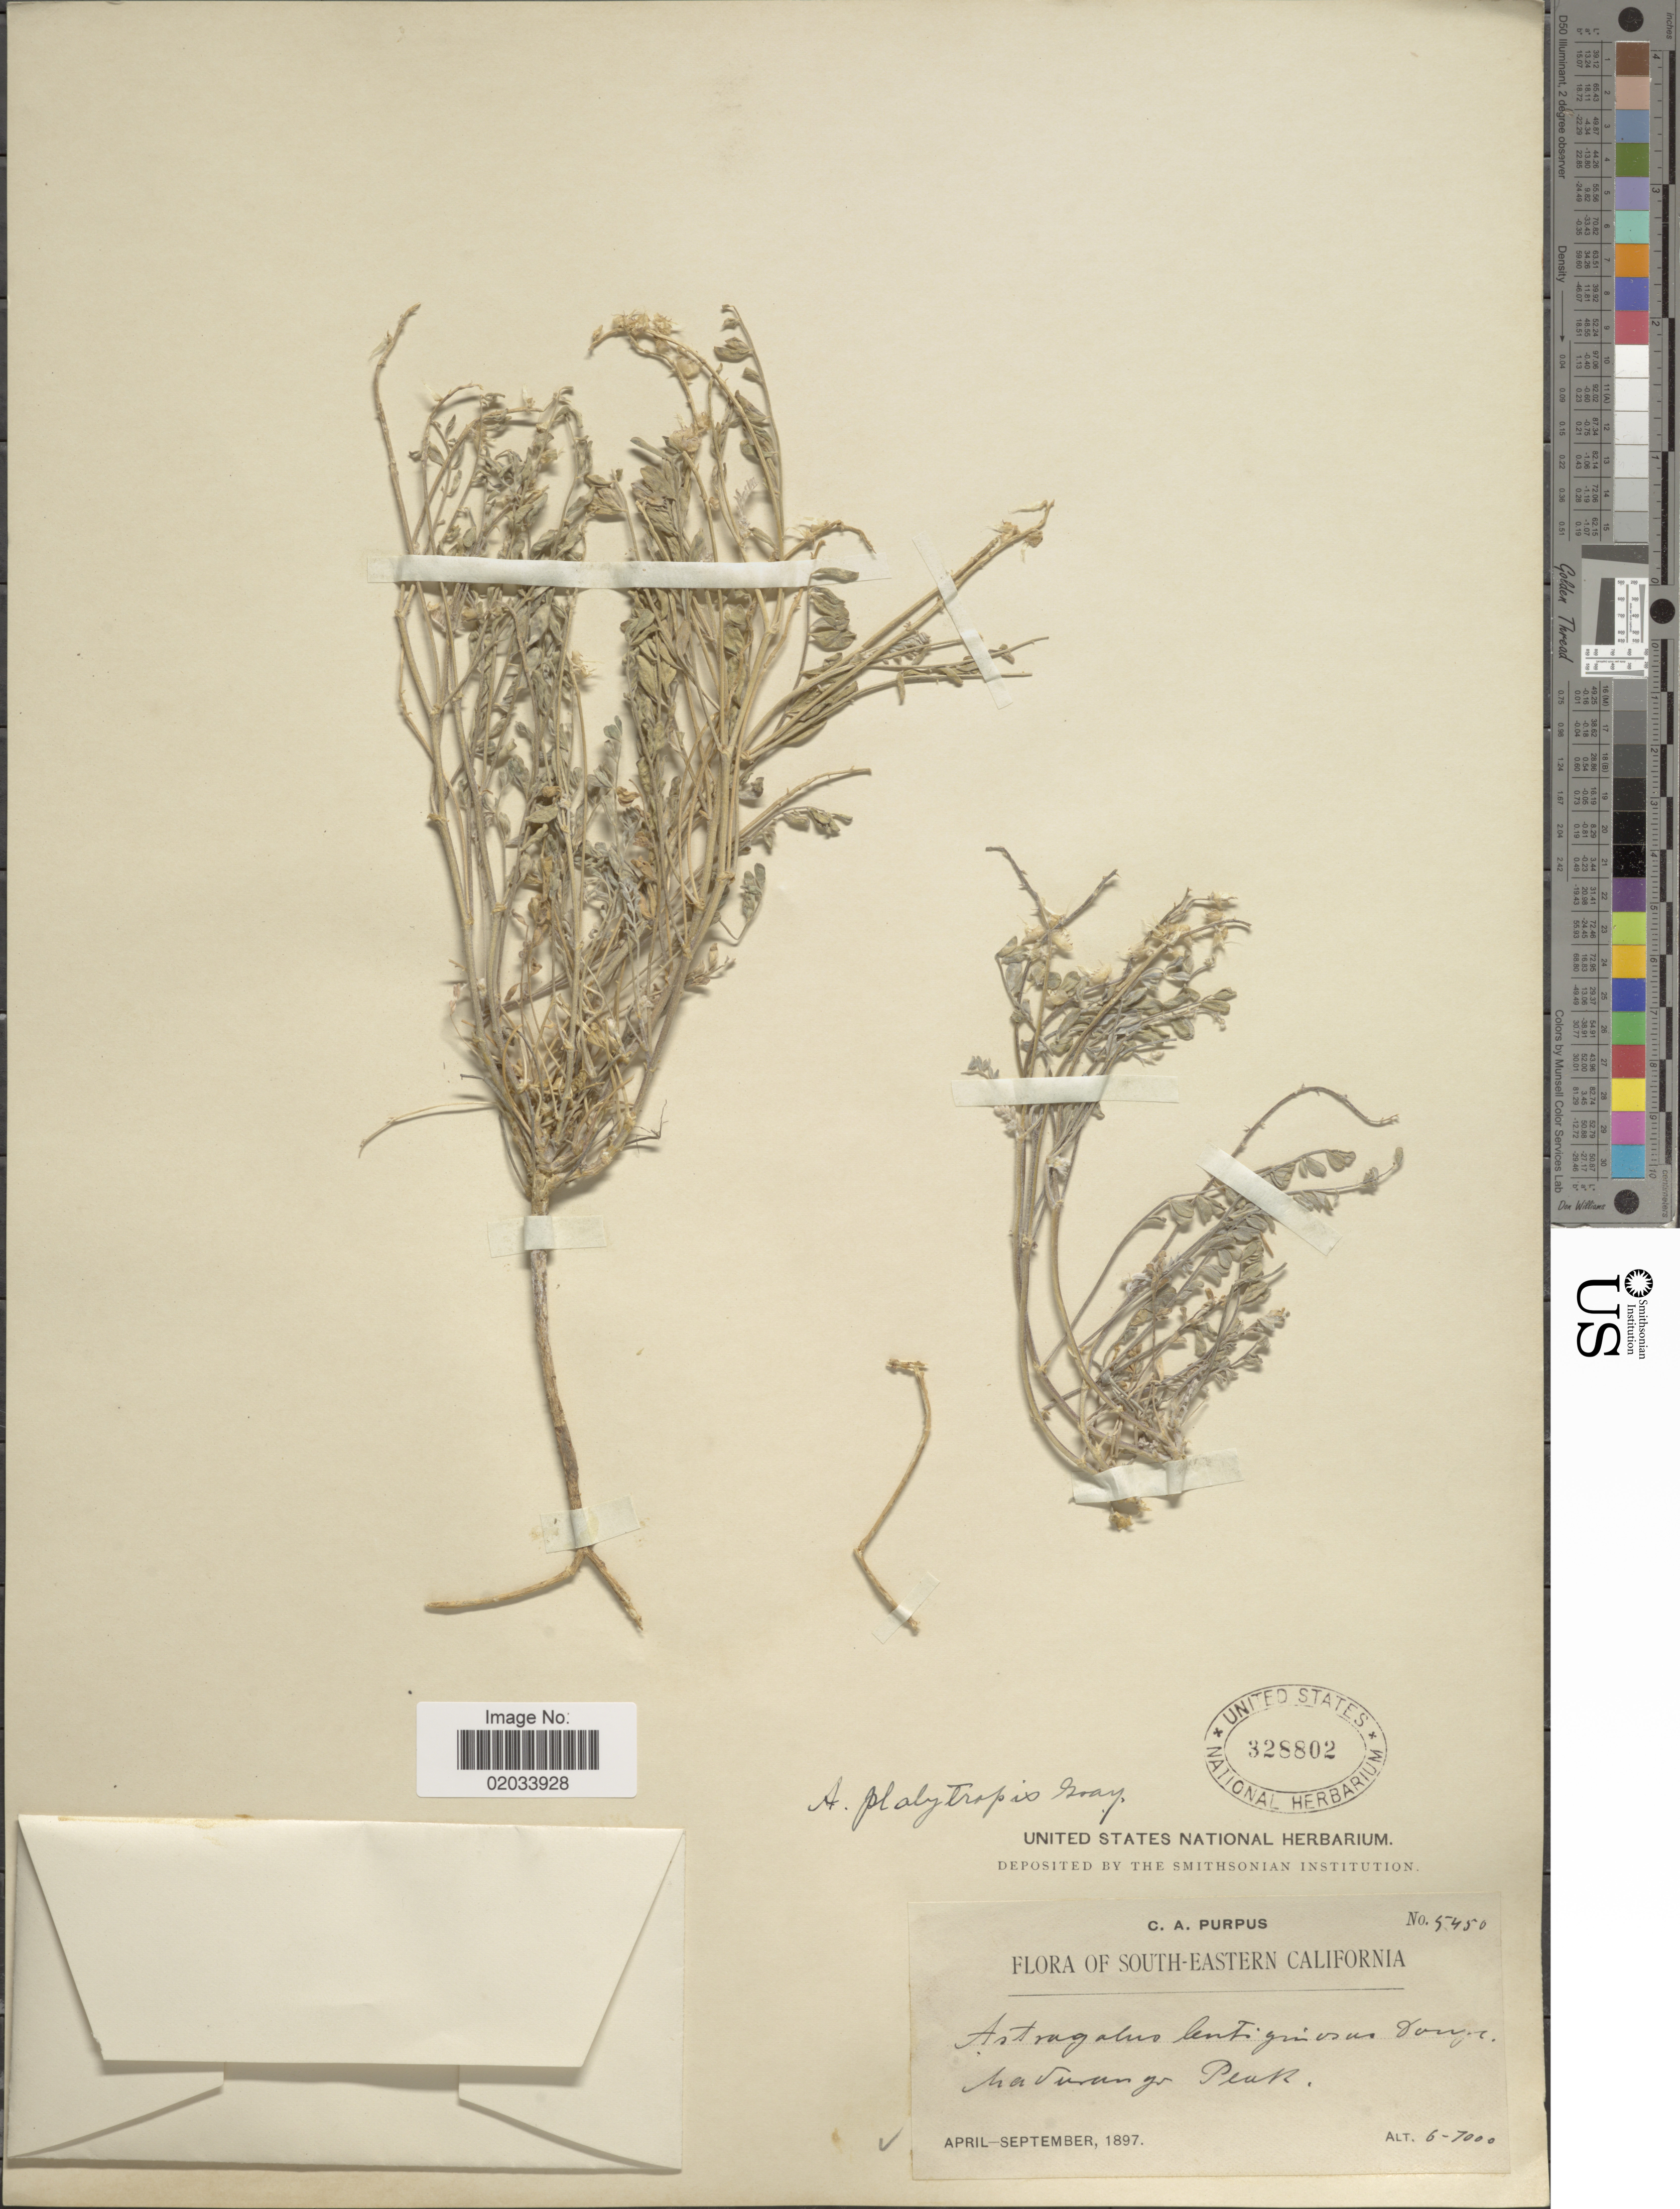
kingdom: Plantae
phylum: Tracheophyta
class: Magnoliopsida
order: Fabales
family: Fabaceae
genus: Astragalus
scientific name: Astragalus platytropis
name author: A. Gray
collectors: C. A. Purpus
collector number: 5450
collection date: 1897-04/1897-09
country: United States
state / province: California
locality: South-Eastern California. Madurango Peak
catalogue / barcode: US 328802